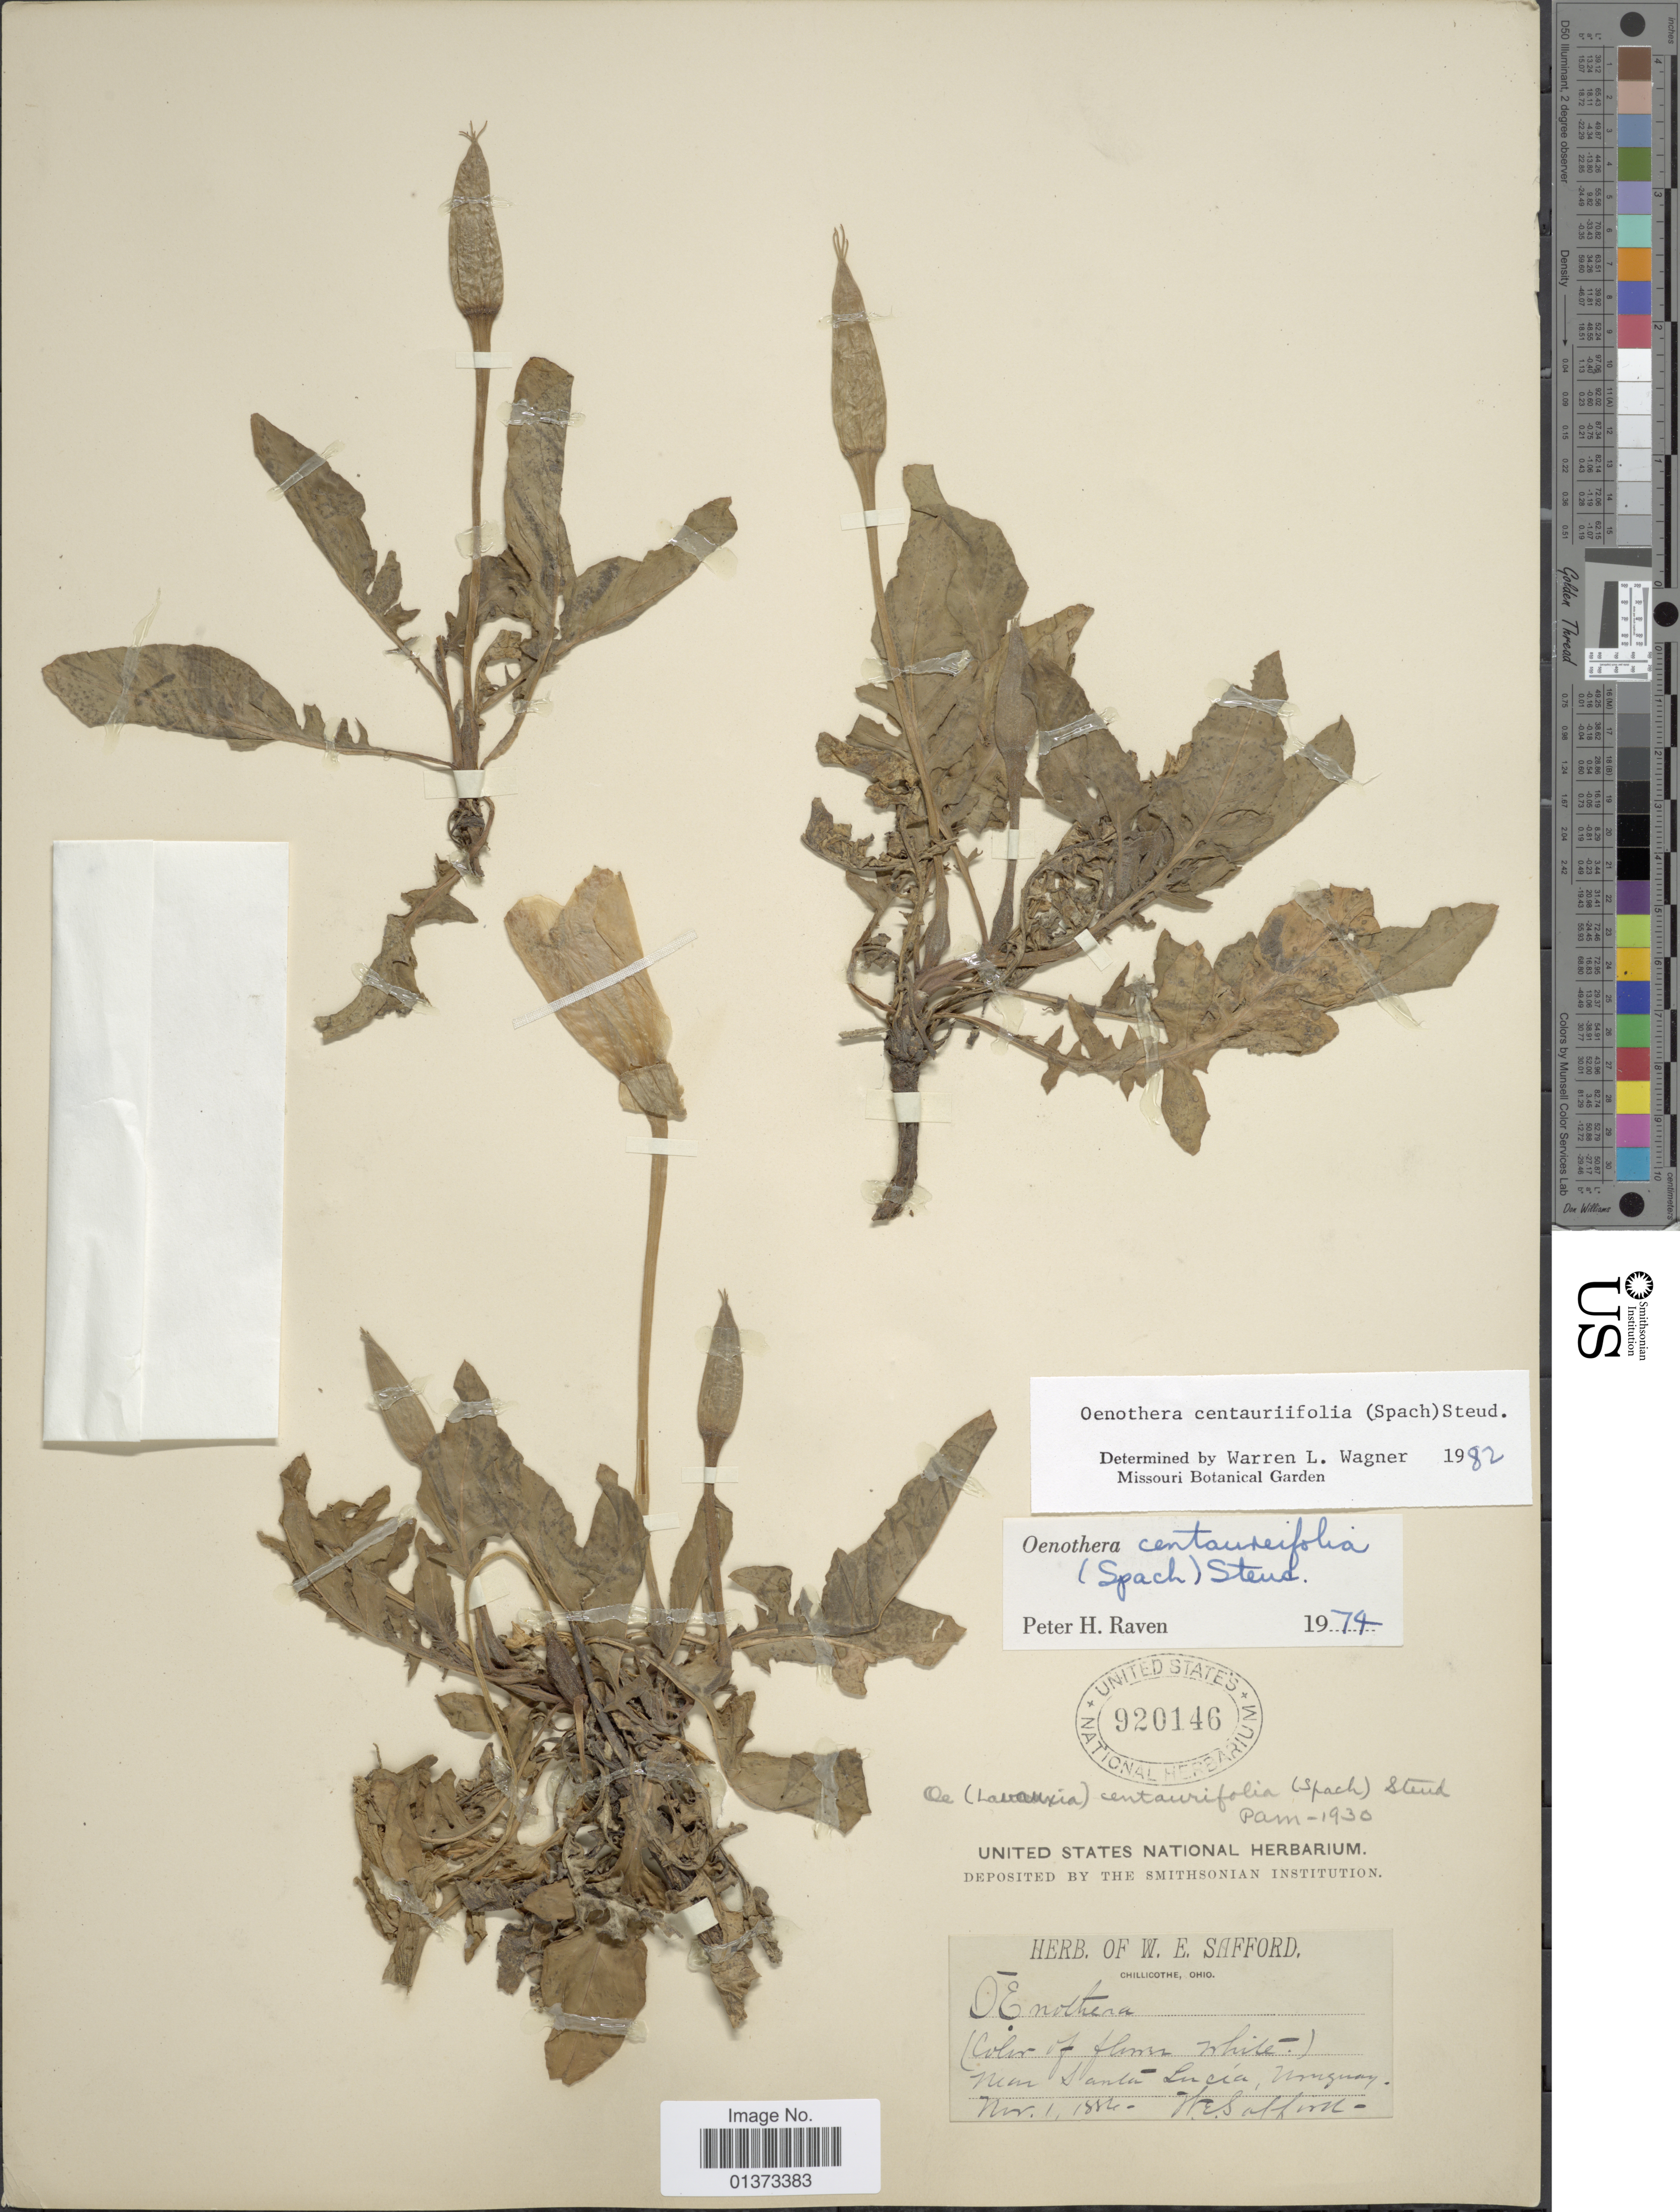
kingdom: Plantae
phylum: Tracheophyta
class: Magnoliopsida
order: Myrtales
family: Onagraceae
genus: Oenothera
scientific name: Oenothera centauriifolia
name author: (Spach) Steud.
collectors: W. E. Safford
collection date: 1882-11-01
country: Uruguay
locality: Near Santa-Lucia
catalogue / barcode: US 920146